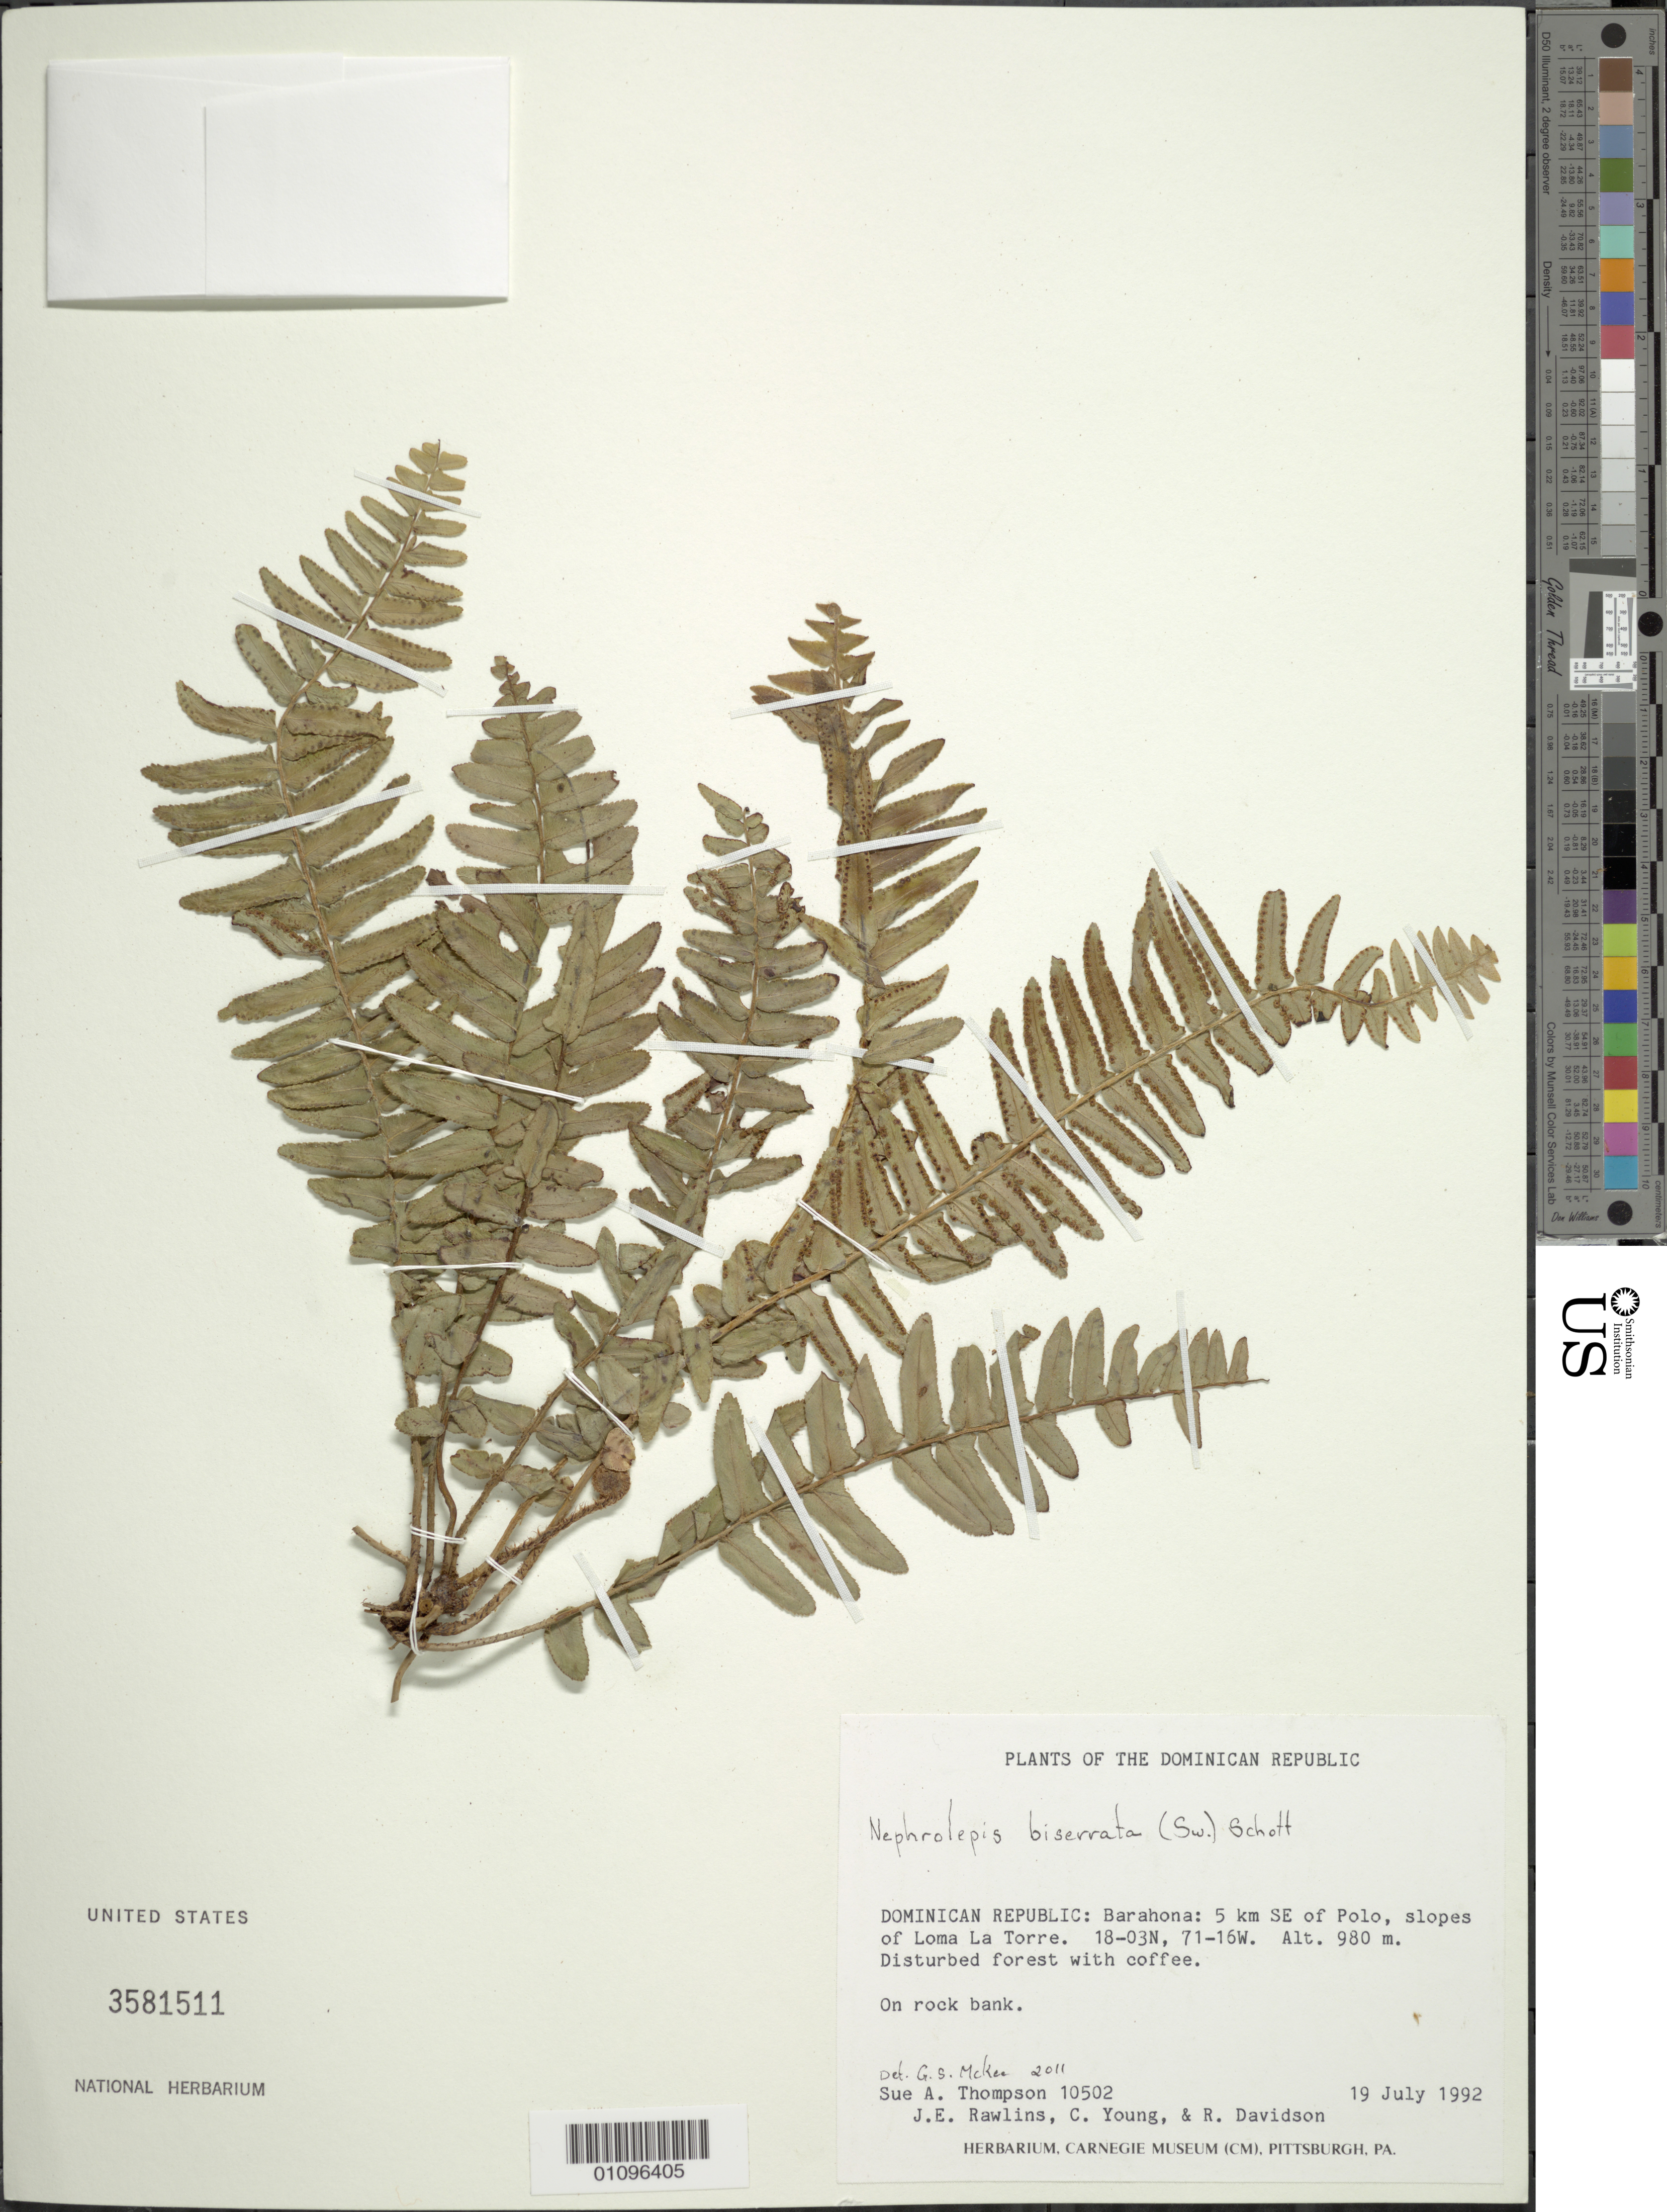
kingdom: Plantae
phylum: Tracheophyta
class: Polypodiopsida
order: Polypodiales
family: Nephrolepidaceae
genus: Nephrolepis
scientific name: Nephrolepis biserrata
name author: (Sw.) Schott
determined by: McKee, G. S., (US), NMNH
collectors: S. A. Thompson, J. Rawlins, C. Young & R. Davidson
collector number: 10502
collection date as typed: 19 Jul 1992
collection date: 1992-07-19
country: Dominican Republic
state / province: Barahona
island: Hispaniola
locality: Loma La Torre slopes, 5 km SE of Polo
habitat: Disturbed forest with coffee, on rock bank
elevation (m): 980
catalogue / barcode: US 3581511